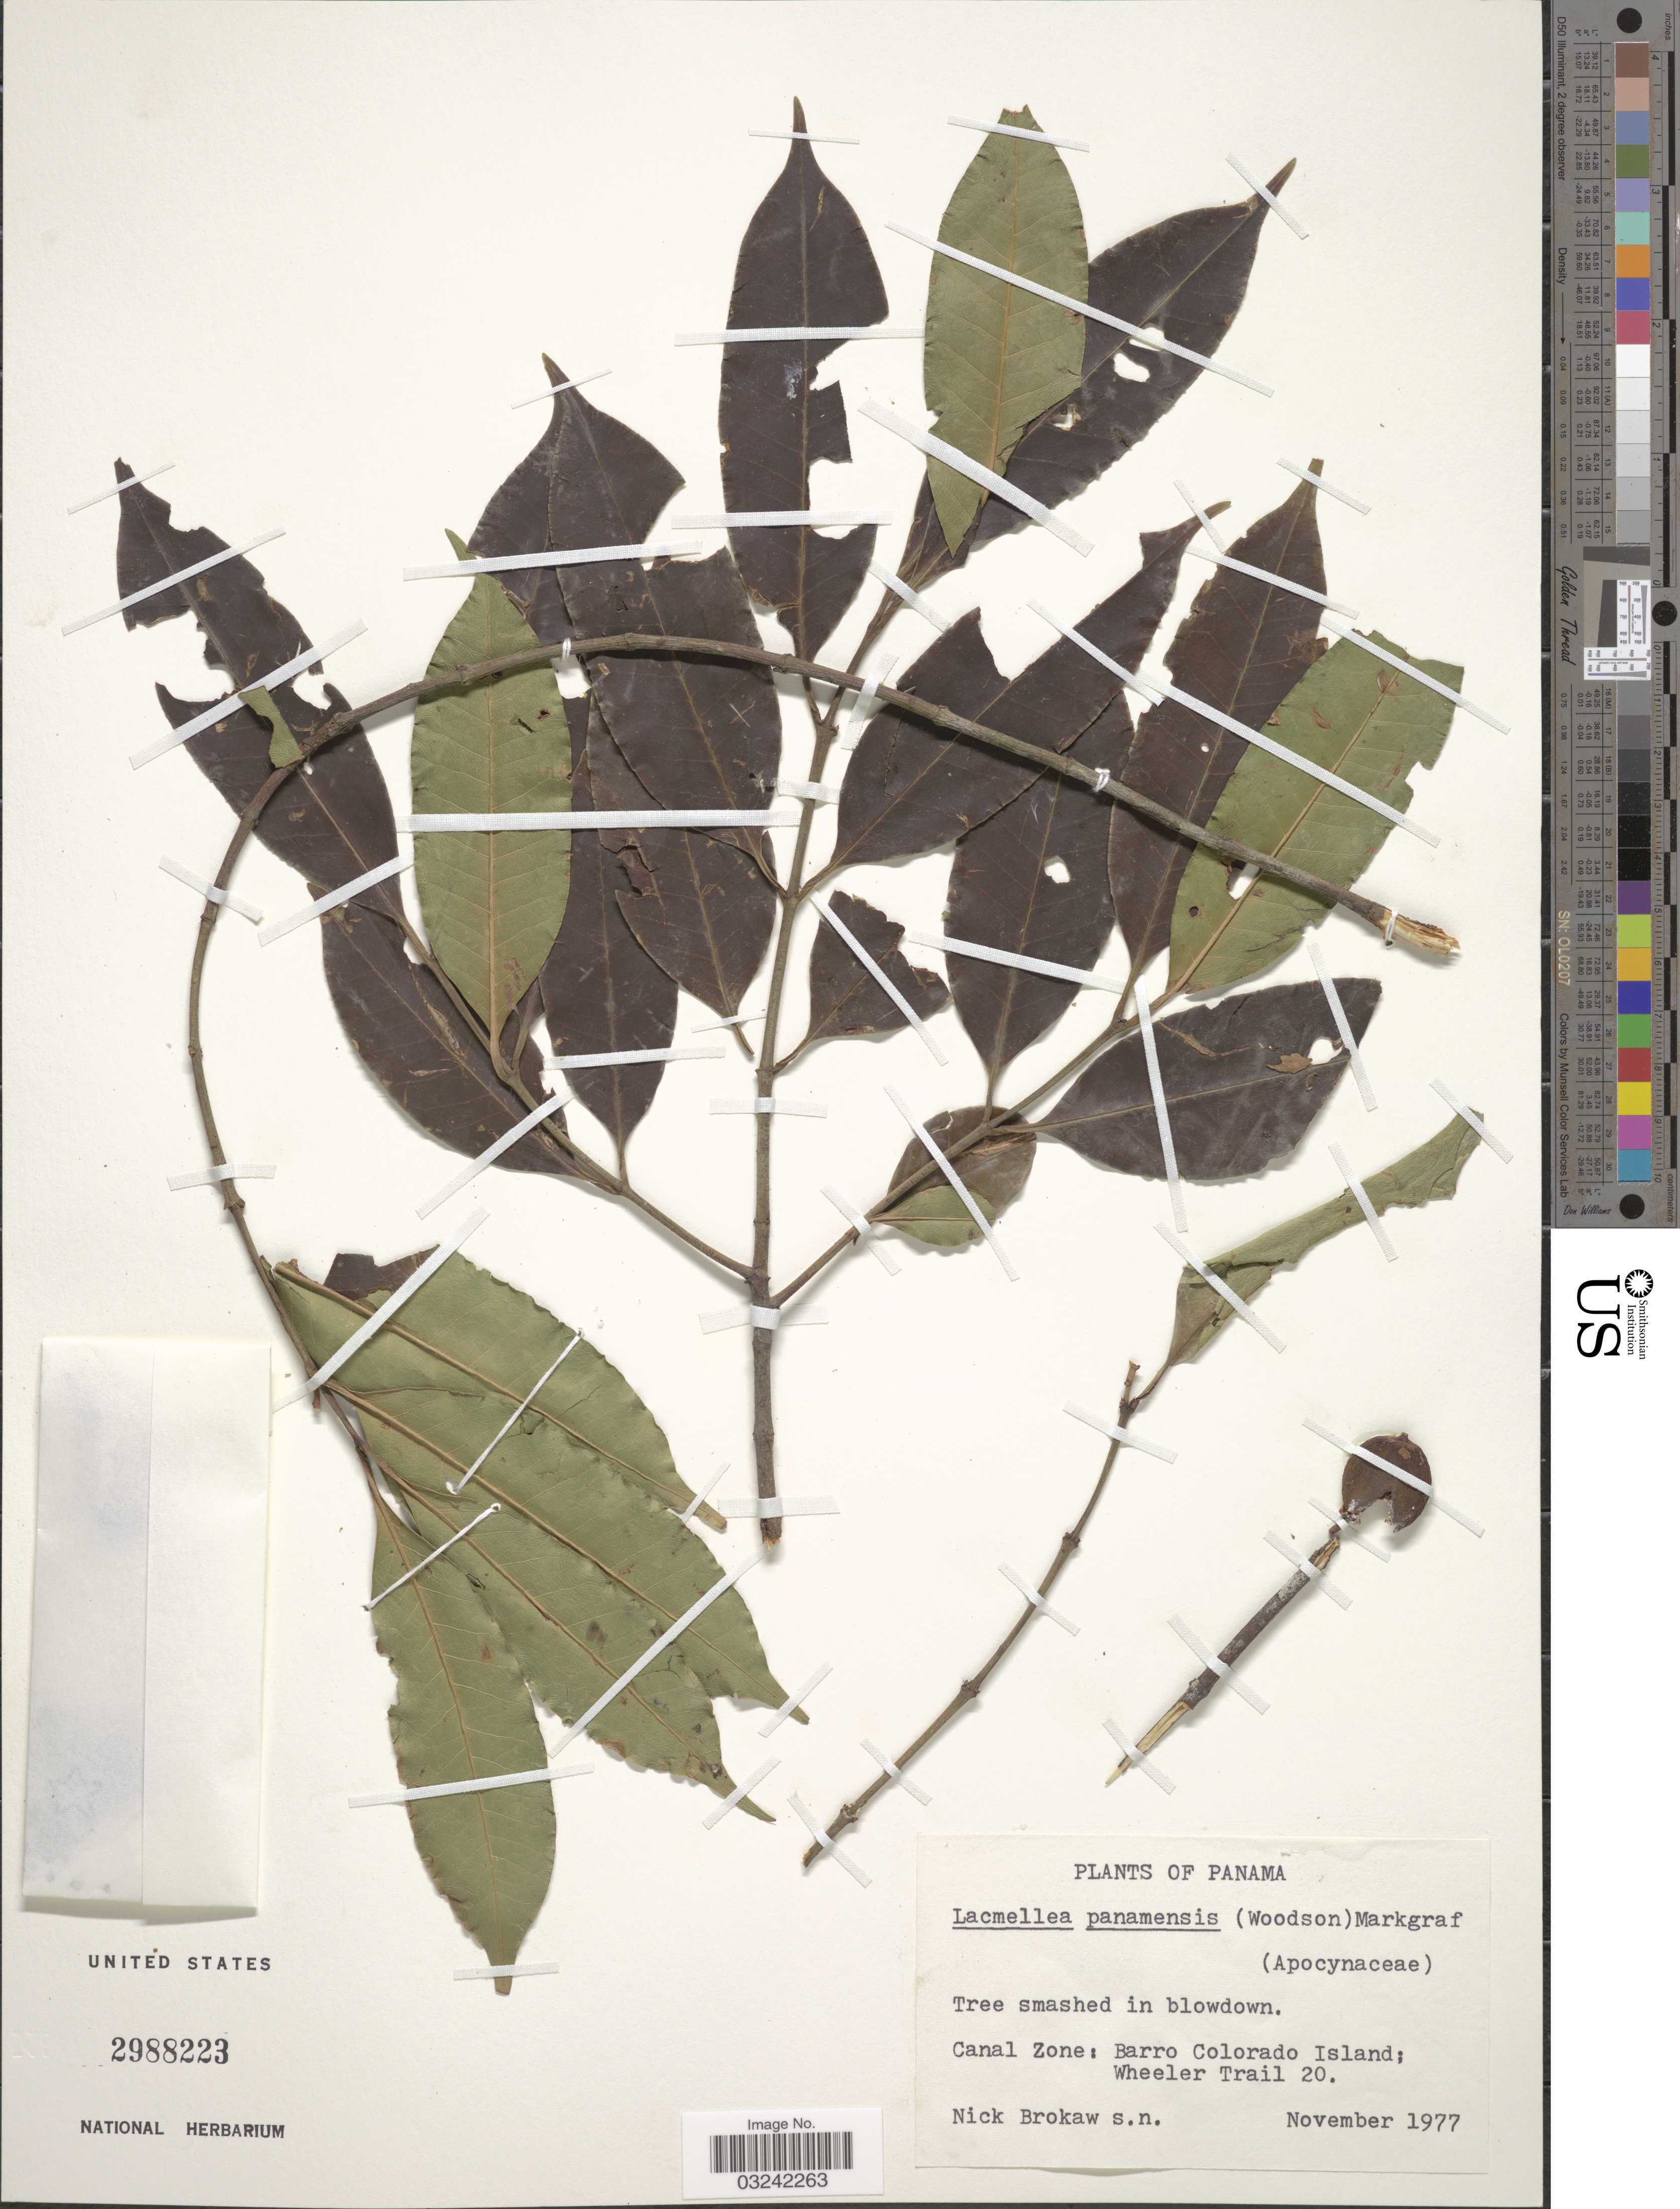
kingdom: Plantae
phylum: Tracheophyta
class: Magnoliopsida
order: Gentianales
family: Apocynaceae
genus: Lacmellea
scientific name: Lacmellea panamensis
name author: (Woodson) Markgr.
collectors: N. Brokaw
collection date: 1977-11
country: Panama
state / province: Panamá Oeste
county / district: Canal Zone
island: Barro Colorado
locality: Canal Zone: Barro Colorado Island; Wheeler Trail 20.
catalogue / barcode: US 2988223